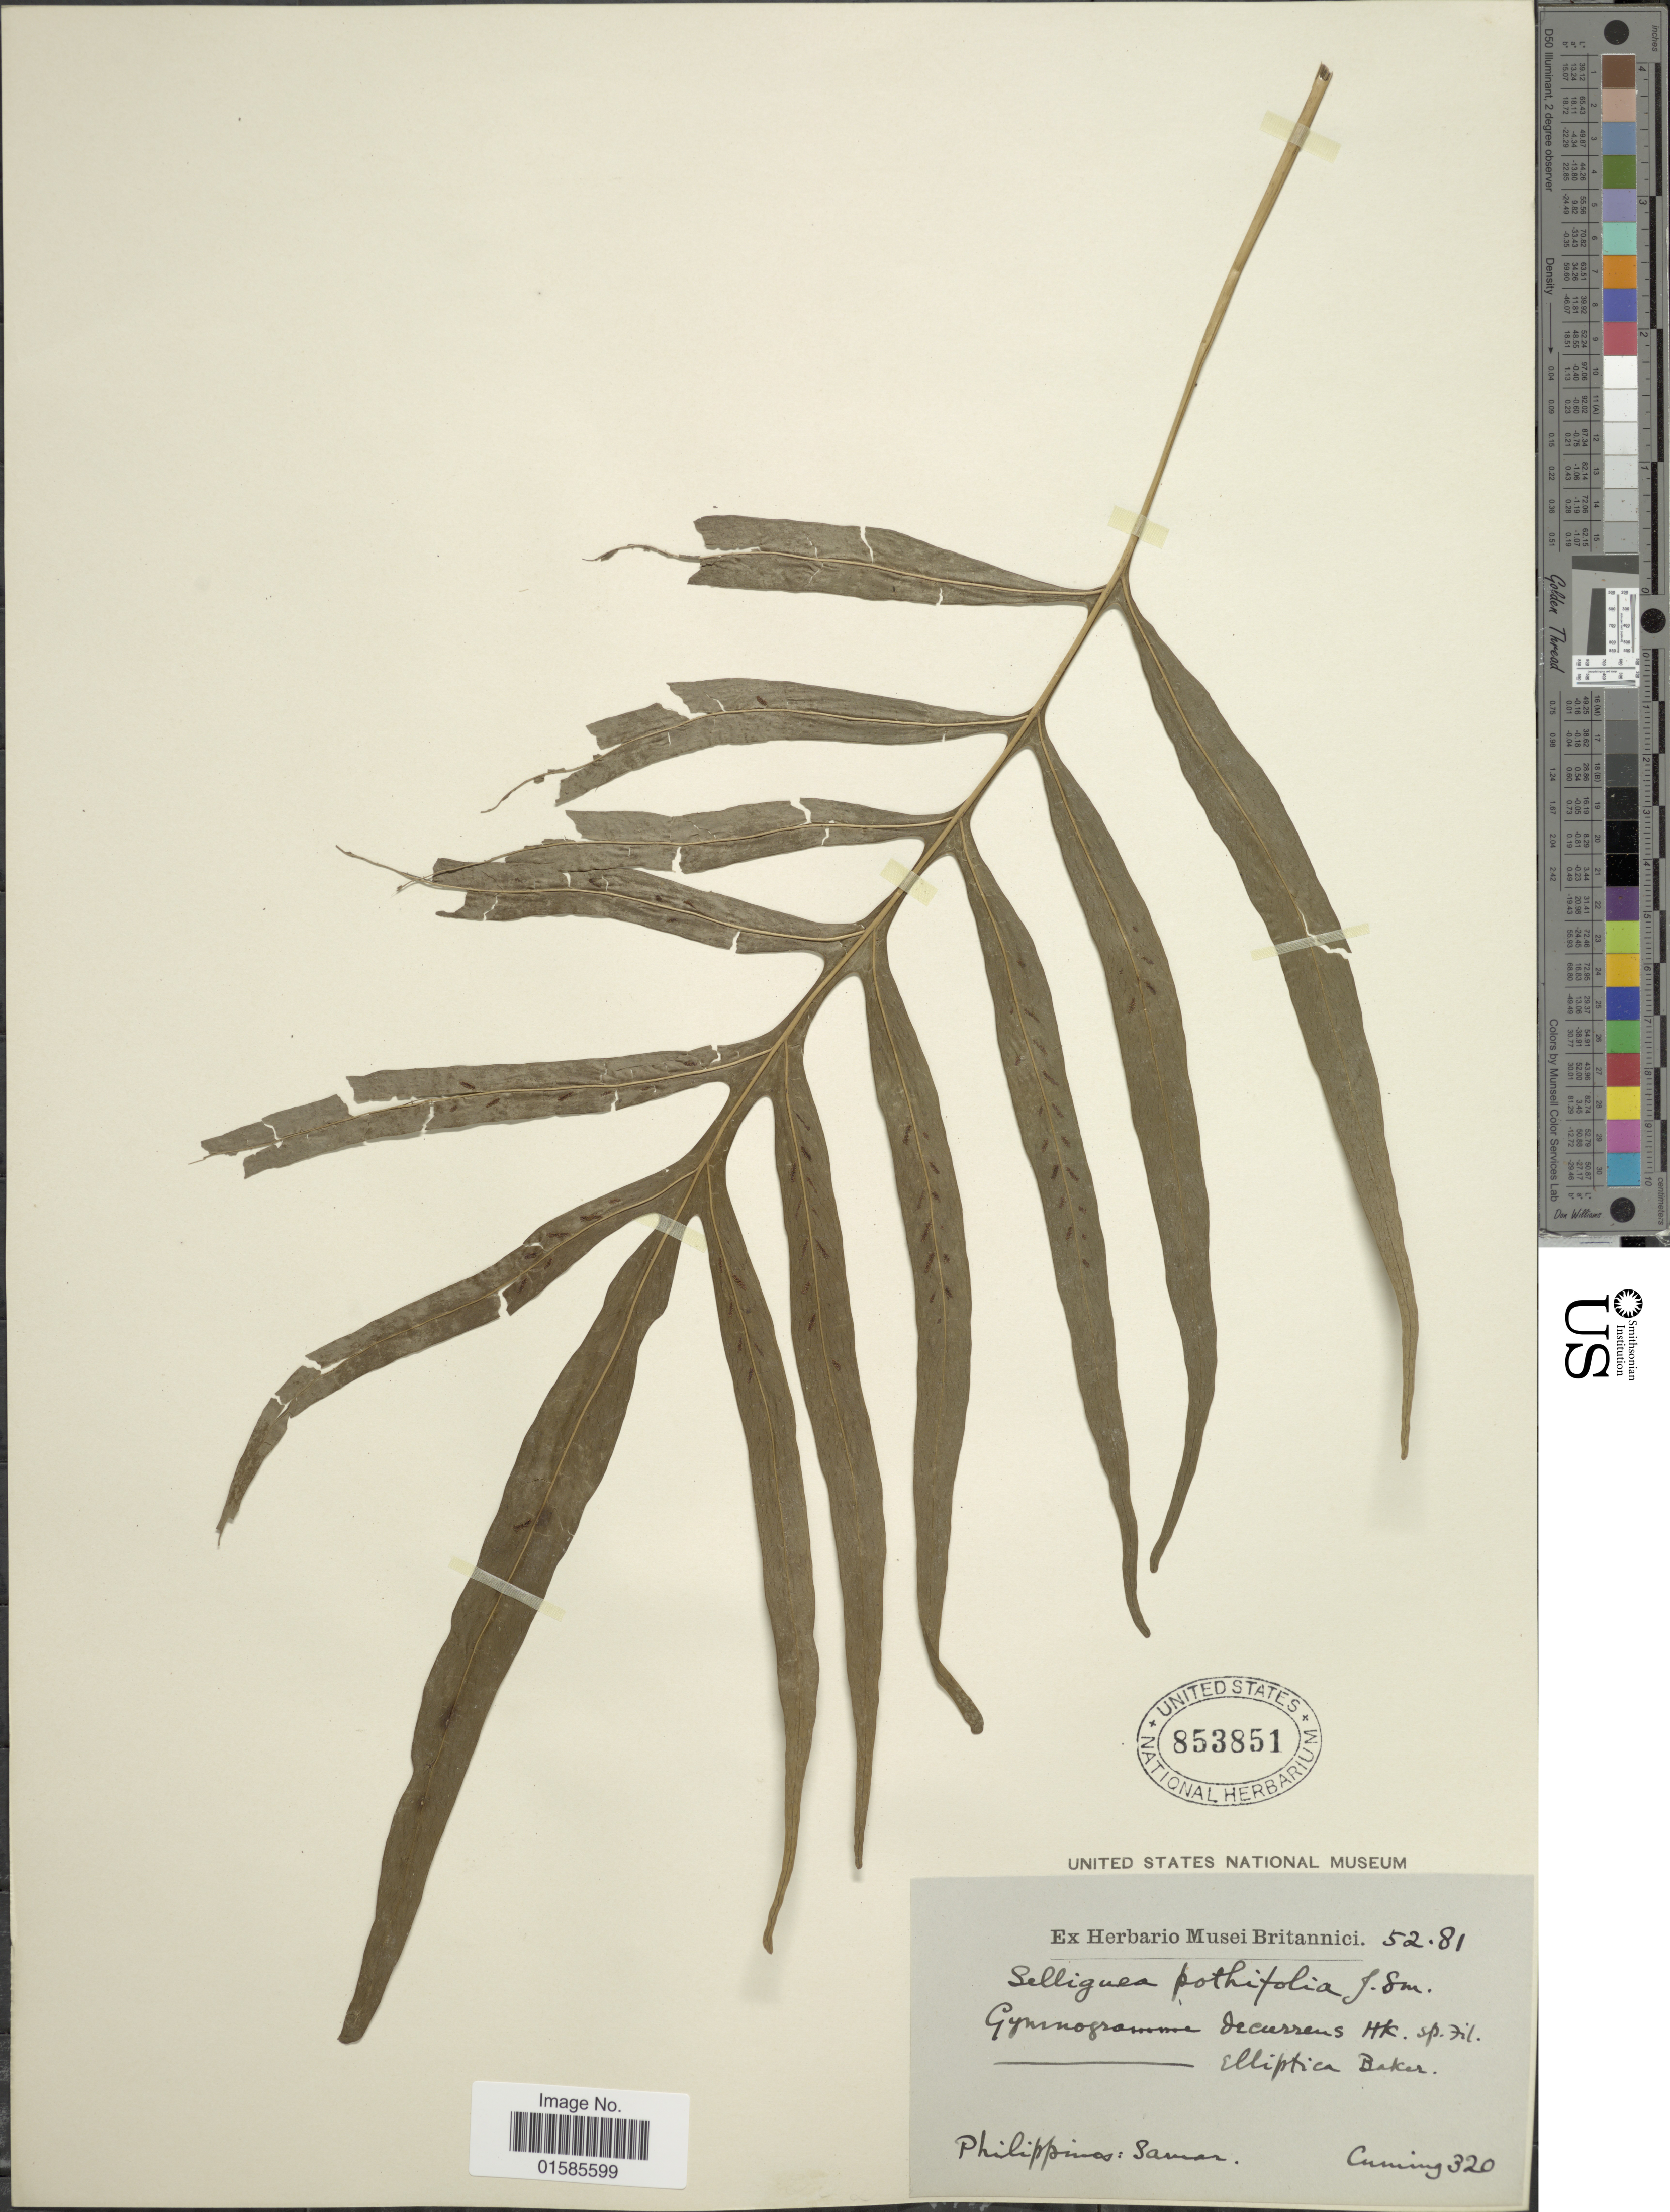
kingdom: Plantae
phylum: Tracheophyta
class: Polypodiopsida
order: Polypodiales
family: Polypodiaceae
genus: Leptochilus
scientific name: Leptochilus ellipticus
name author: (Thunb.) Noot.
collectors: -. Cuming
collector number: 320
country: Philippines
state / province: Eastern Visayas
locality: Samar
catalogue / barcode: US 853851